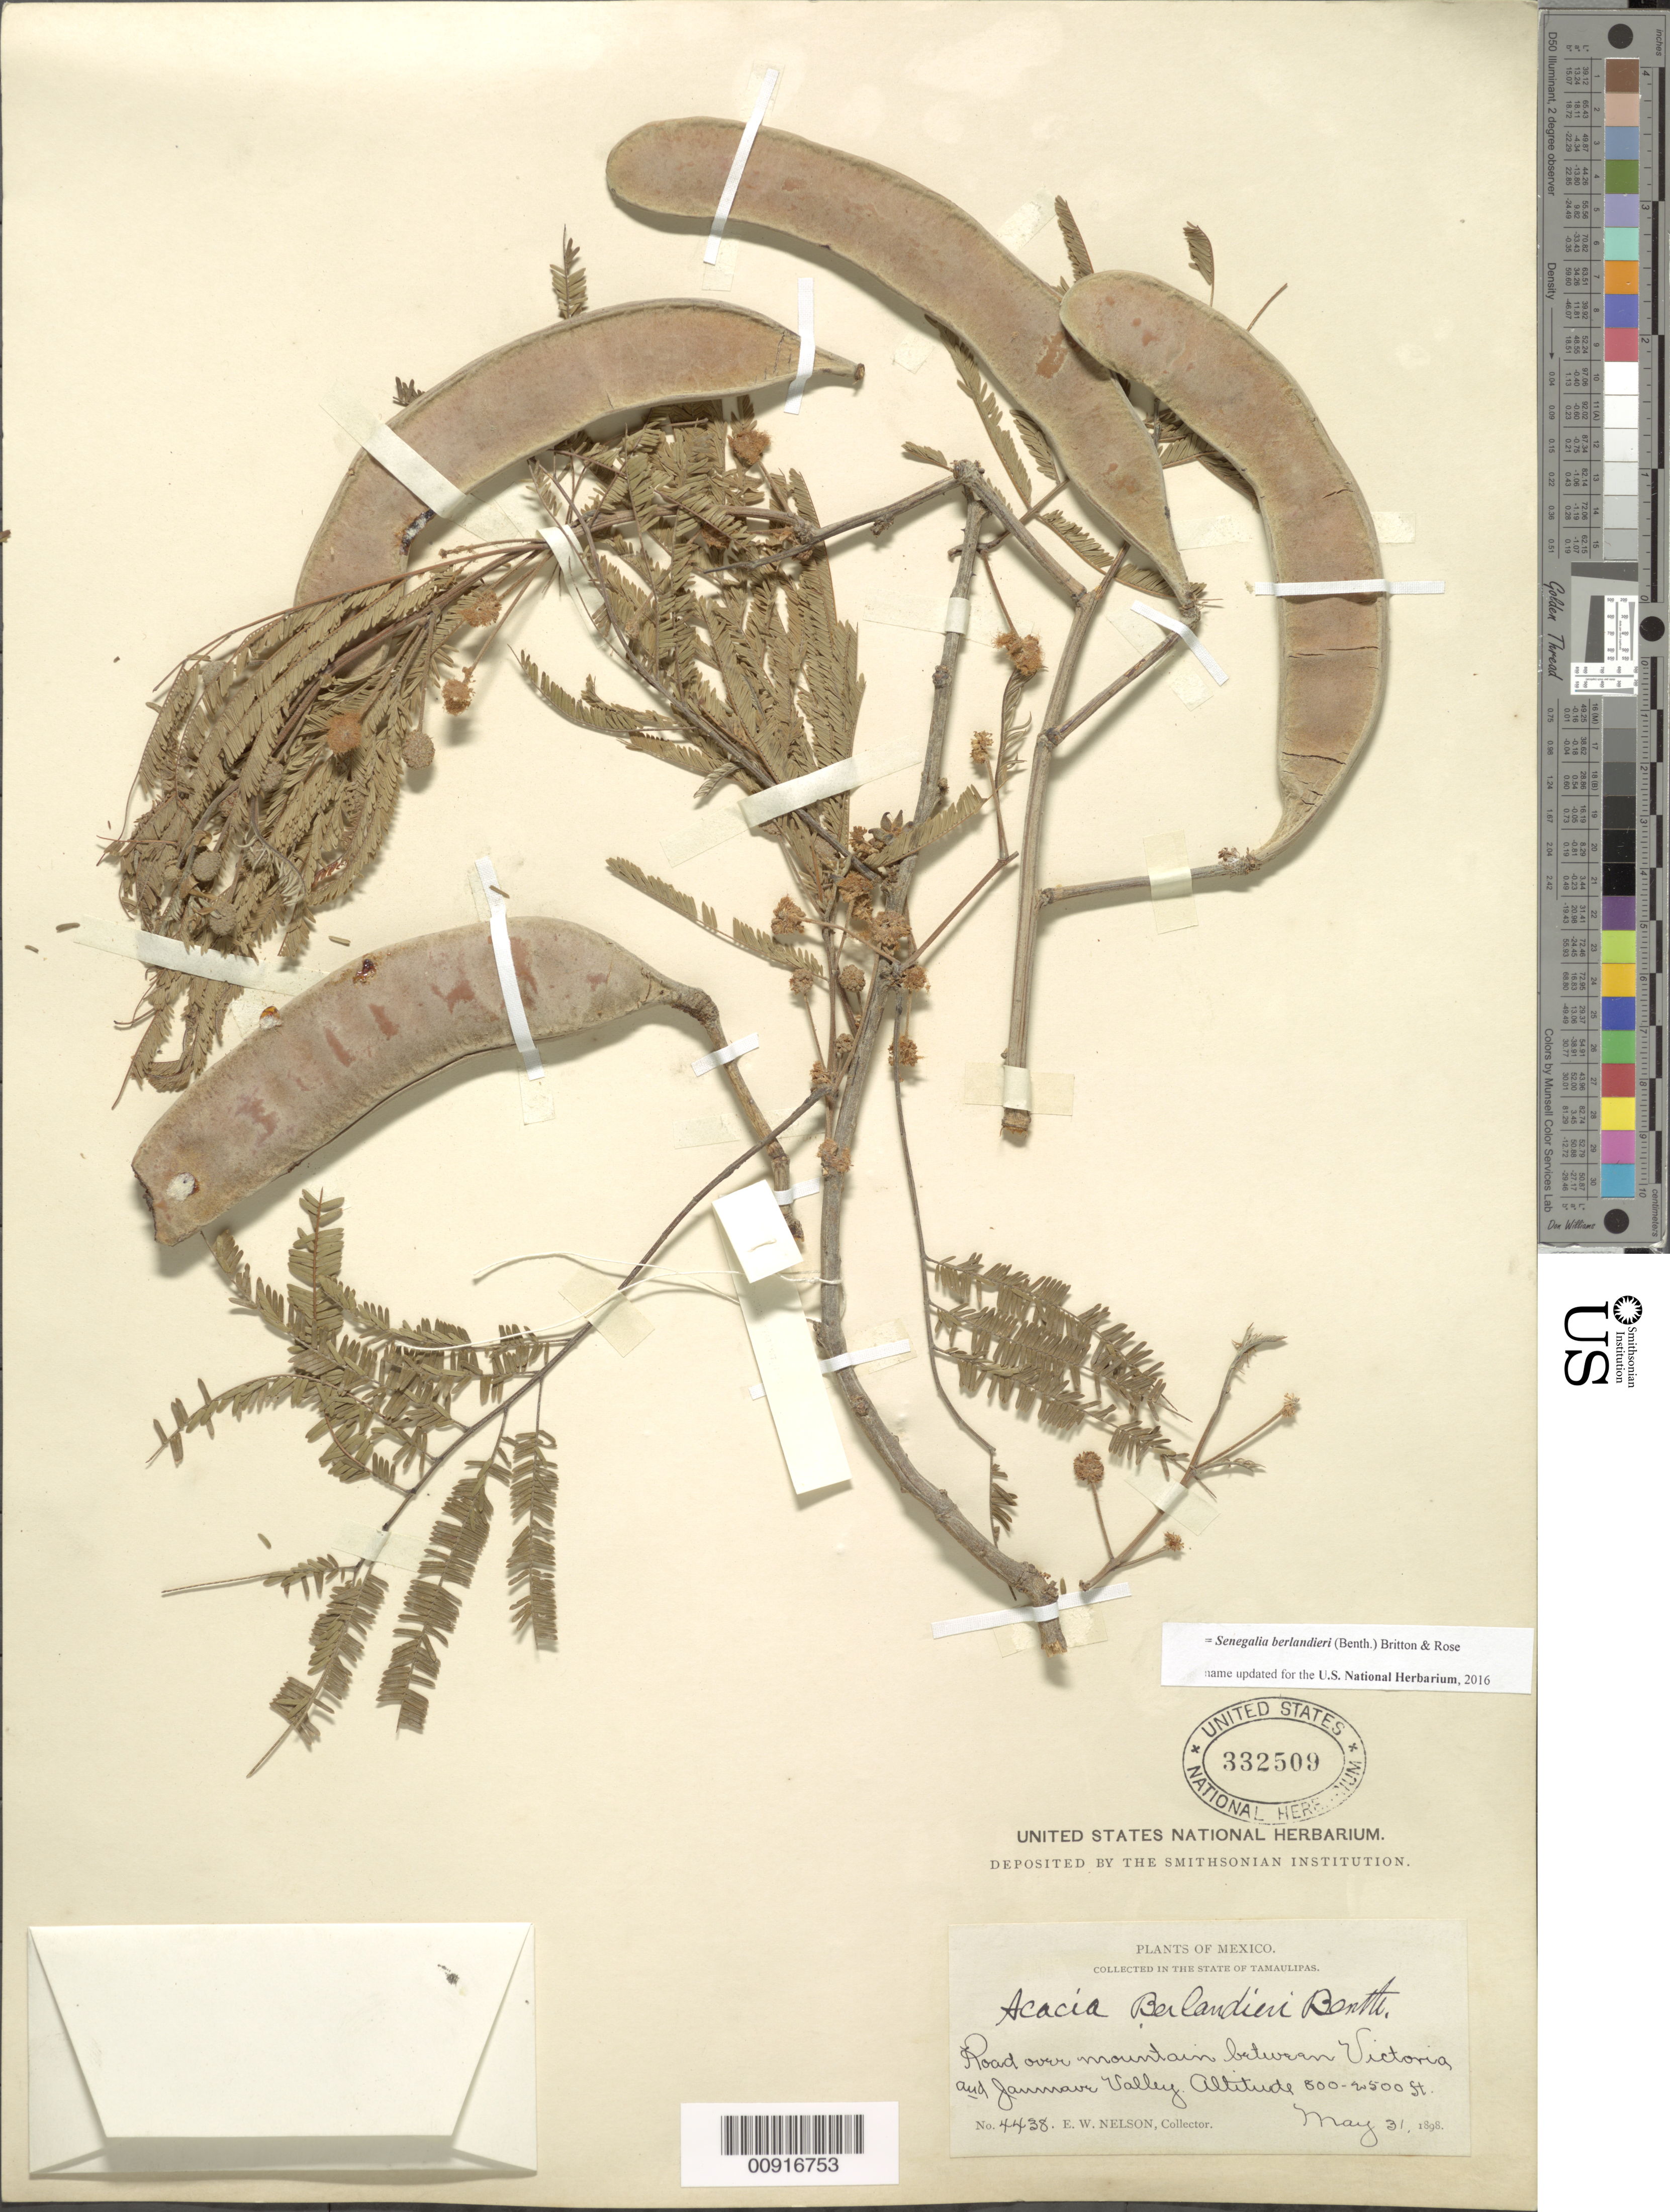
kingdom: Plantae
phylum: Tracheophyta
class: Magnoliopsida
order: Fabales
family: Fabaceae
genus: Senegalia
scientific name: Senegalia berlandieri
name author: (Benth.) Britton & Rose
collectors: E. W. Nelson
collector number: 4438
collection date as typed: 31 May 1898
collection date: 1898-05-31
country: Mexico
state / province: Tamaulipas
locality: Road over mountain between Victoria and Jaumave Valley.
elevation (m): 244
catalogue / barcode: US 332509